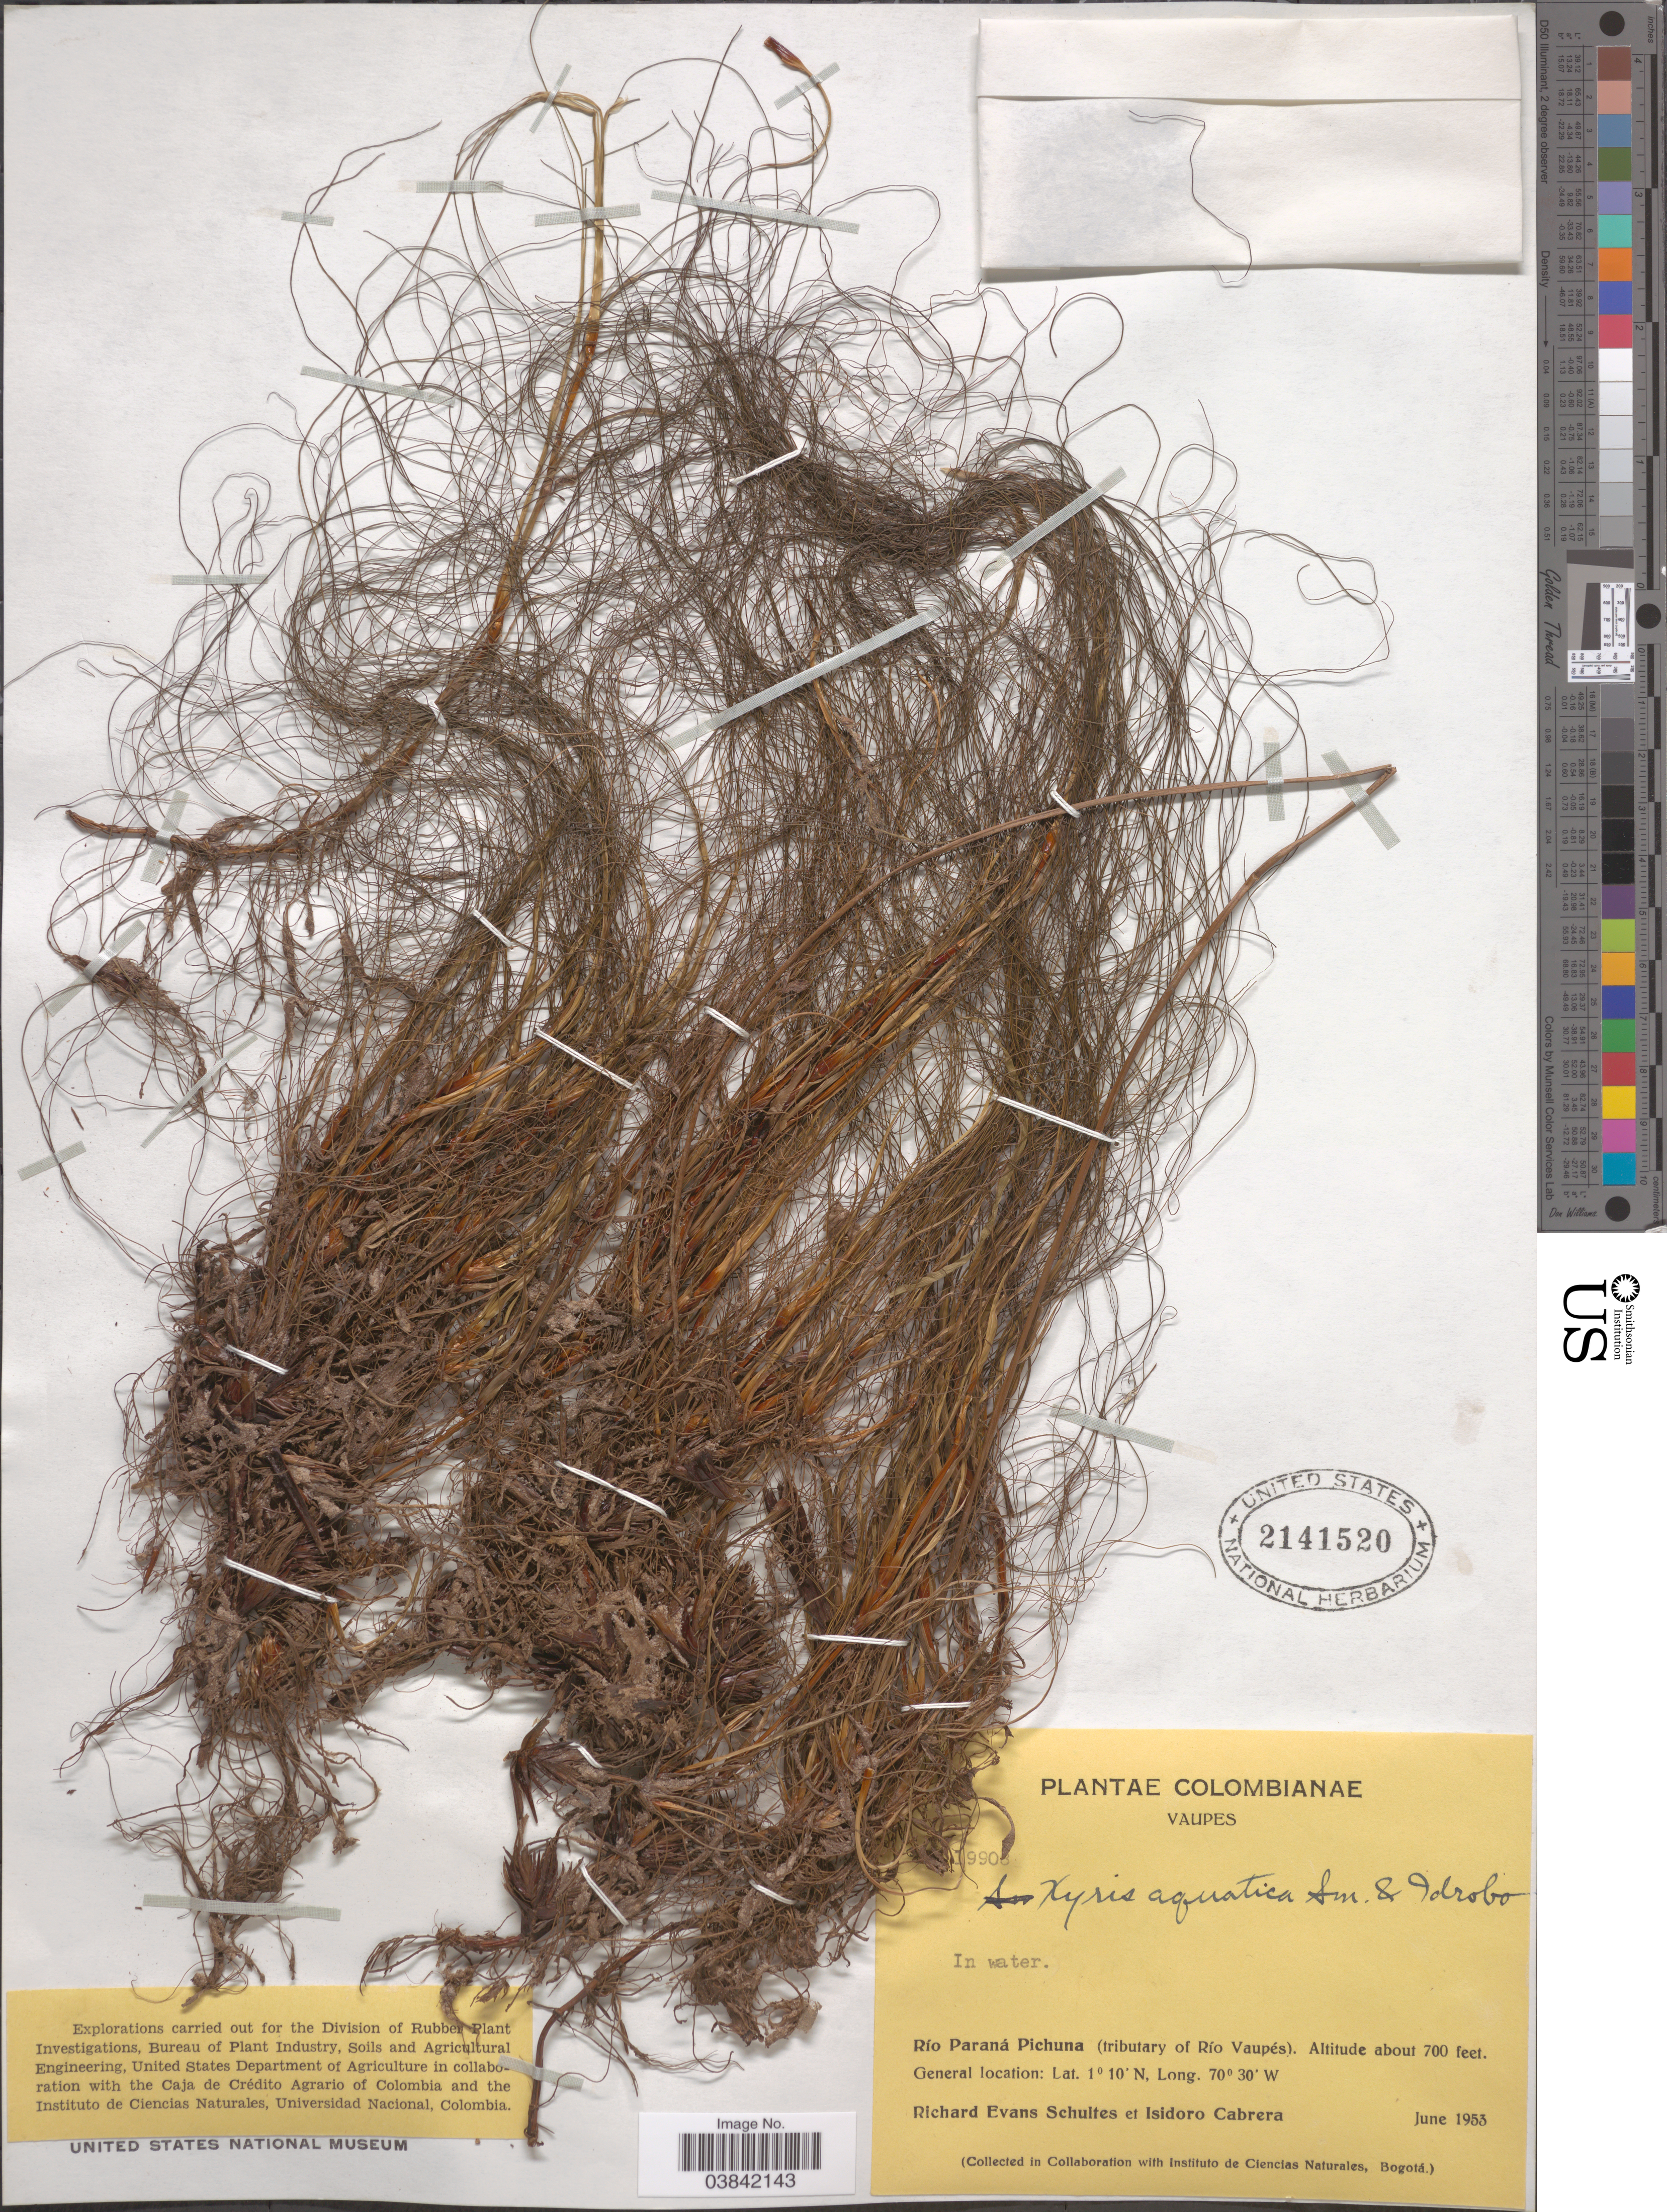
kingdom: Plantae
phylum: Tracheophyta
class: Liliopsida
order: Poales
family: Xyridaceae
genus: Xyris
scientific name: Xyris aquatica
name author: Idrobo & L.B. Sm.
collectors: R. E. Schultes & I. Cabrera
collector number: !990!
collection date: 1953-06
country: Colombia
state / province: Vaupés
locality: Río Paraná Pichuna (tributary of Río Vaupés).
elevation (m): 213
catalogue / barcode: US 2141520